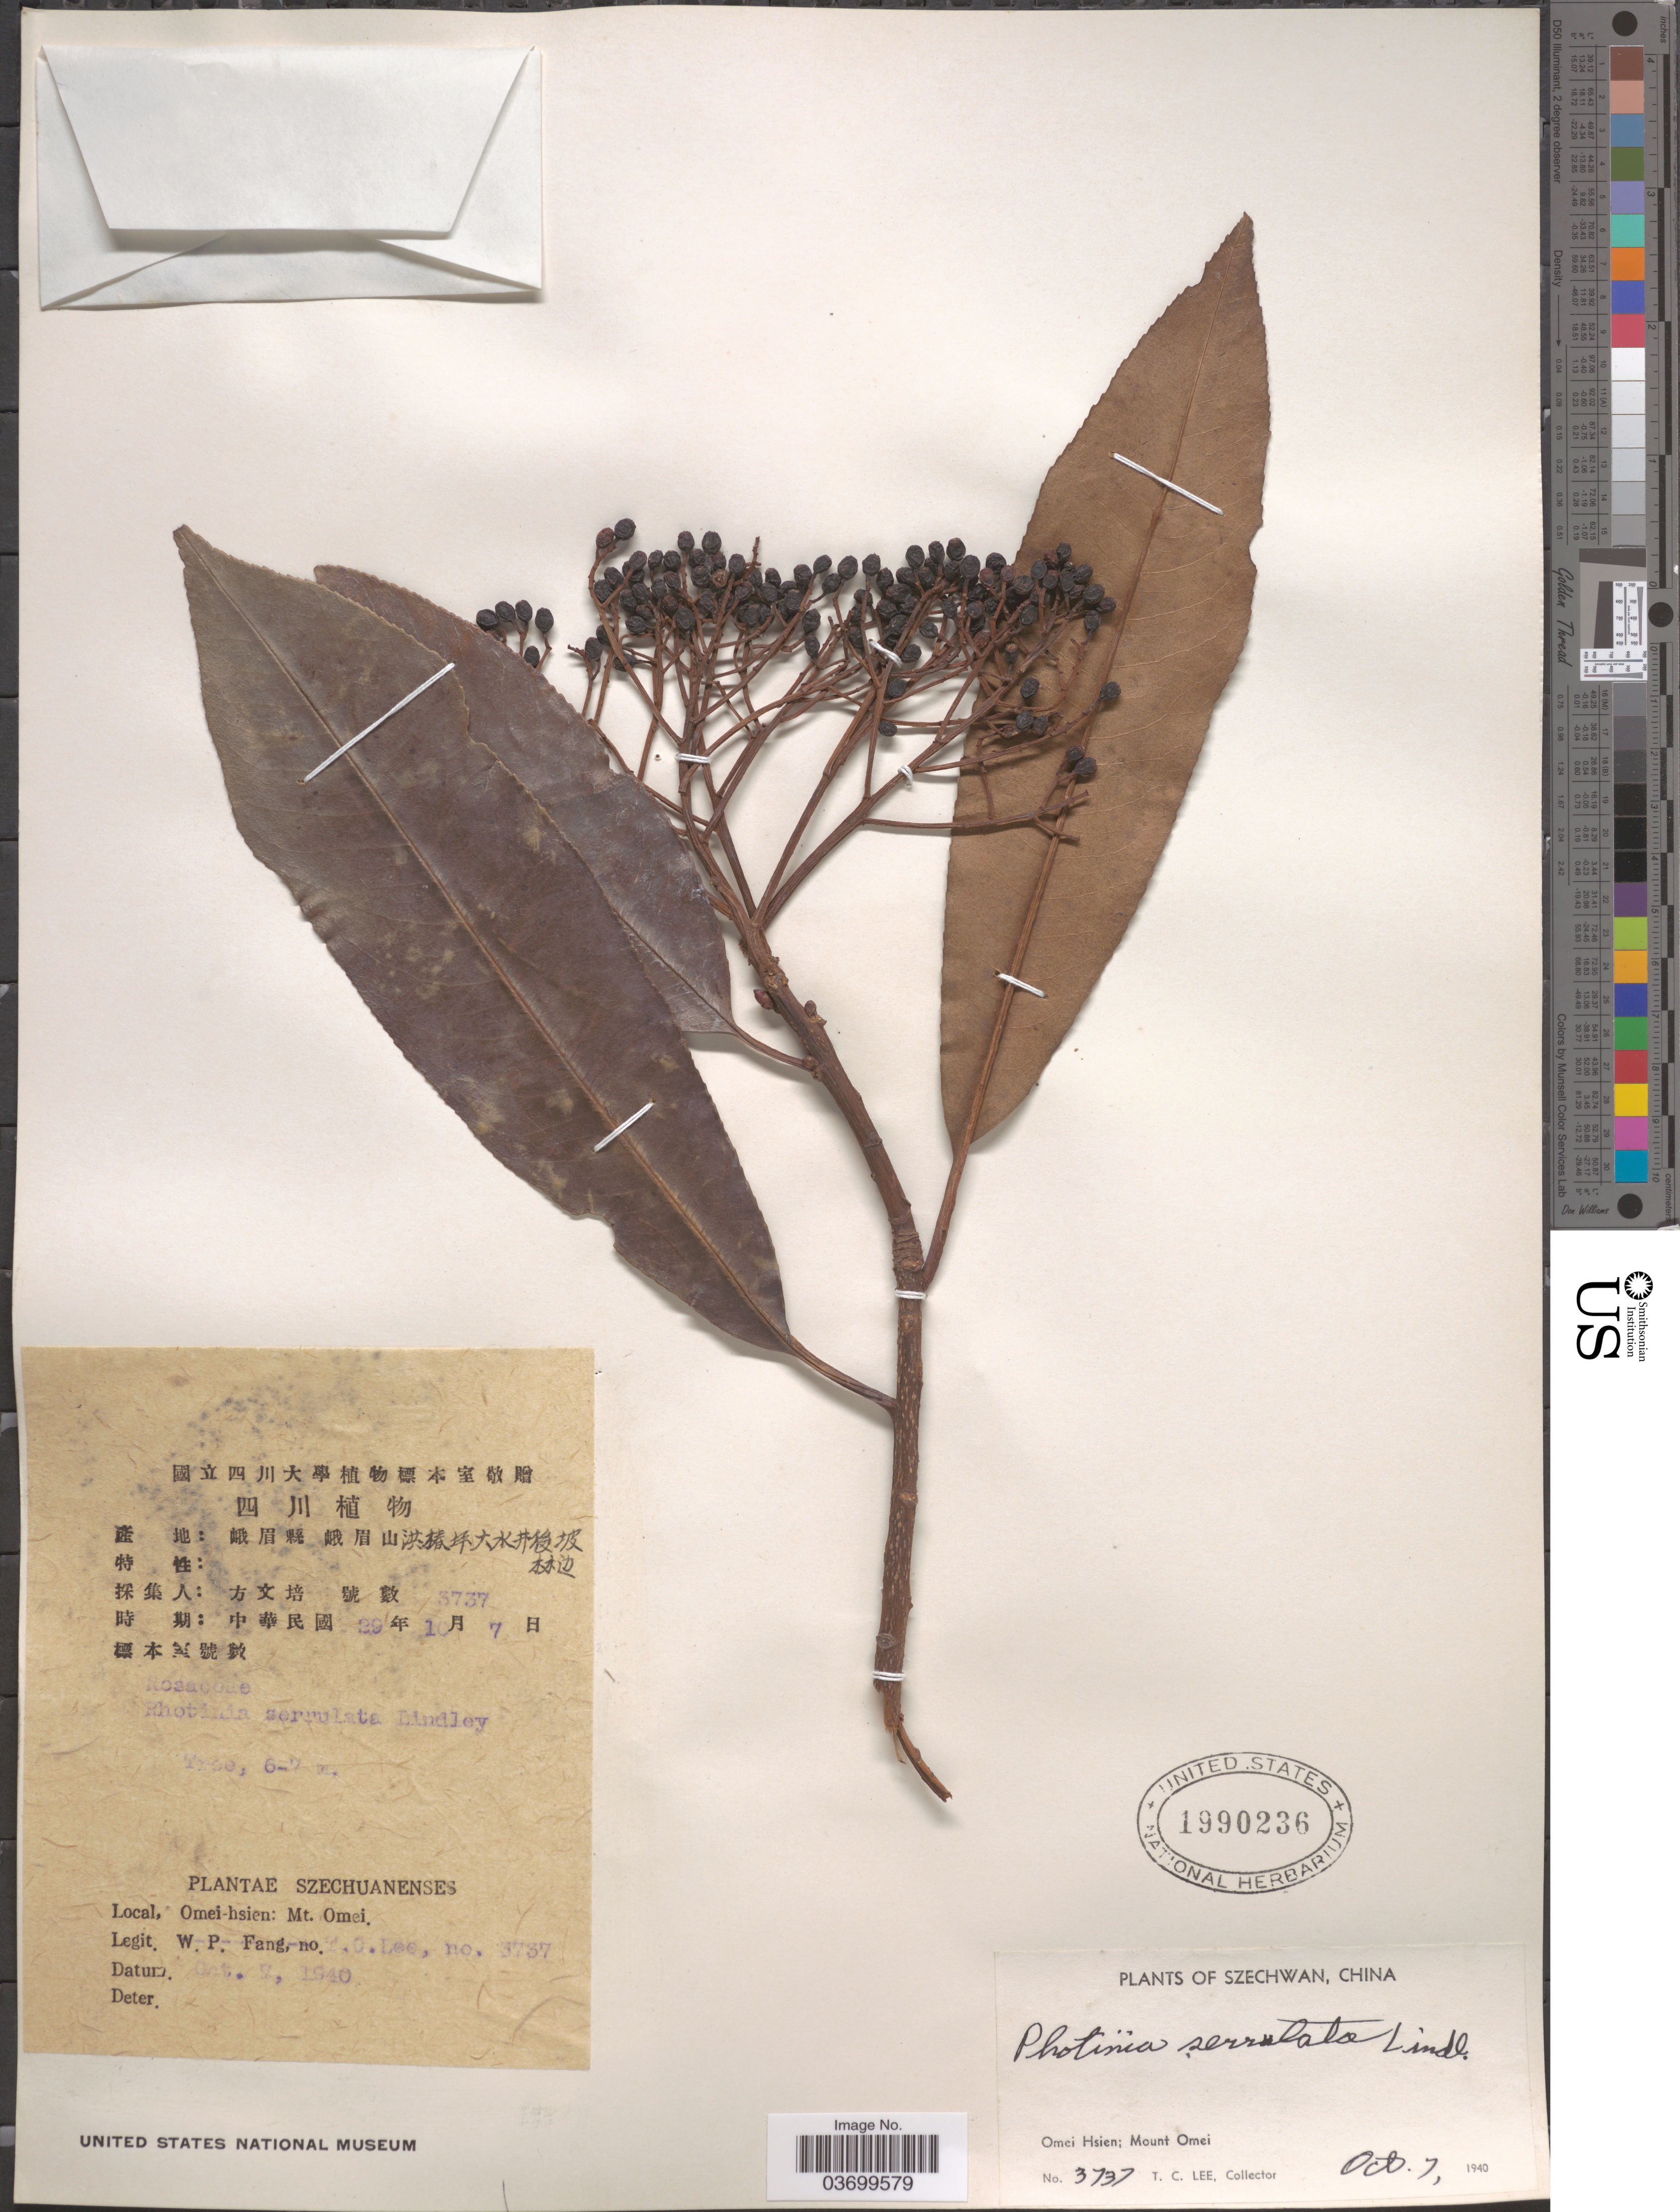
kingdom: Plantae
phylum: Tracheophyta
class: Magnoliopsida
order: Rosales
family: Rosaceae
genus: Photinia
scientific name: Photinia serrulata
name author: Franch. & Sav.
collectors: T. Lee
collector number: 3737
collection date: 1940-10-07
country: China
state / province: Sichuan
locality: Szechwan. Omei Hsien; Mount Omei.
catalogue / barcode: US 1990236